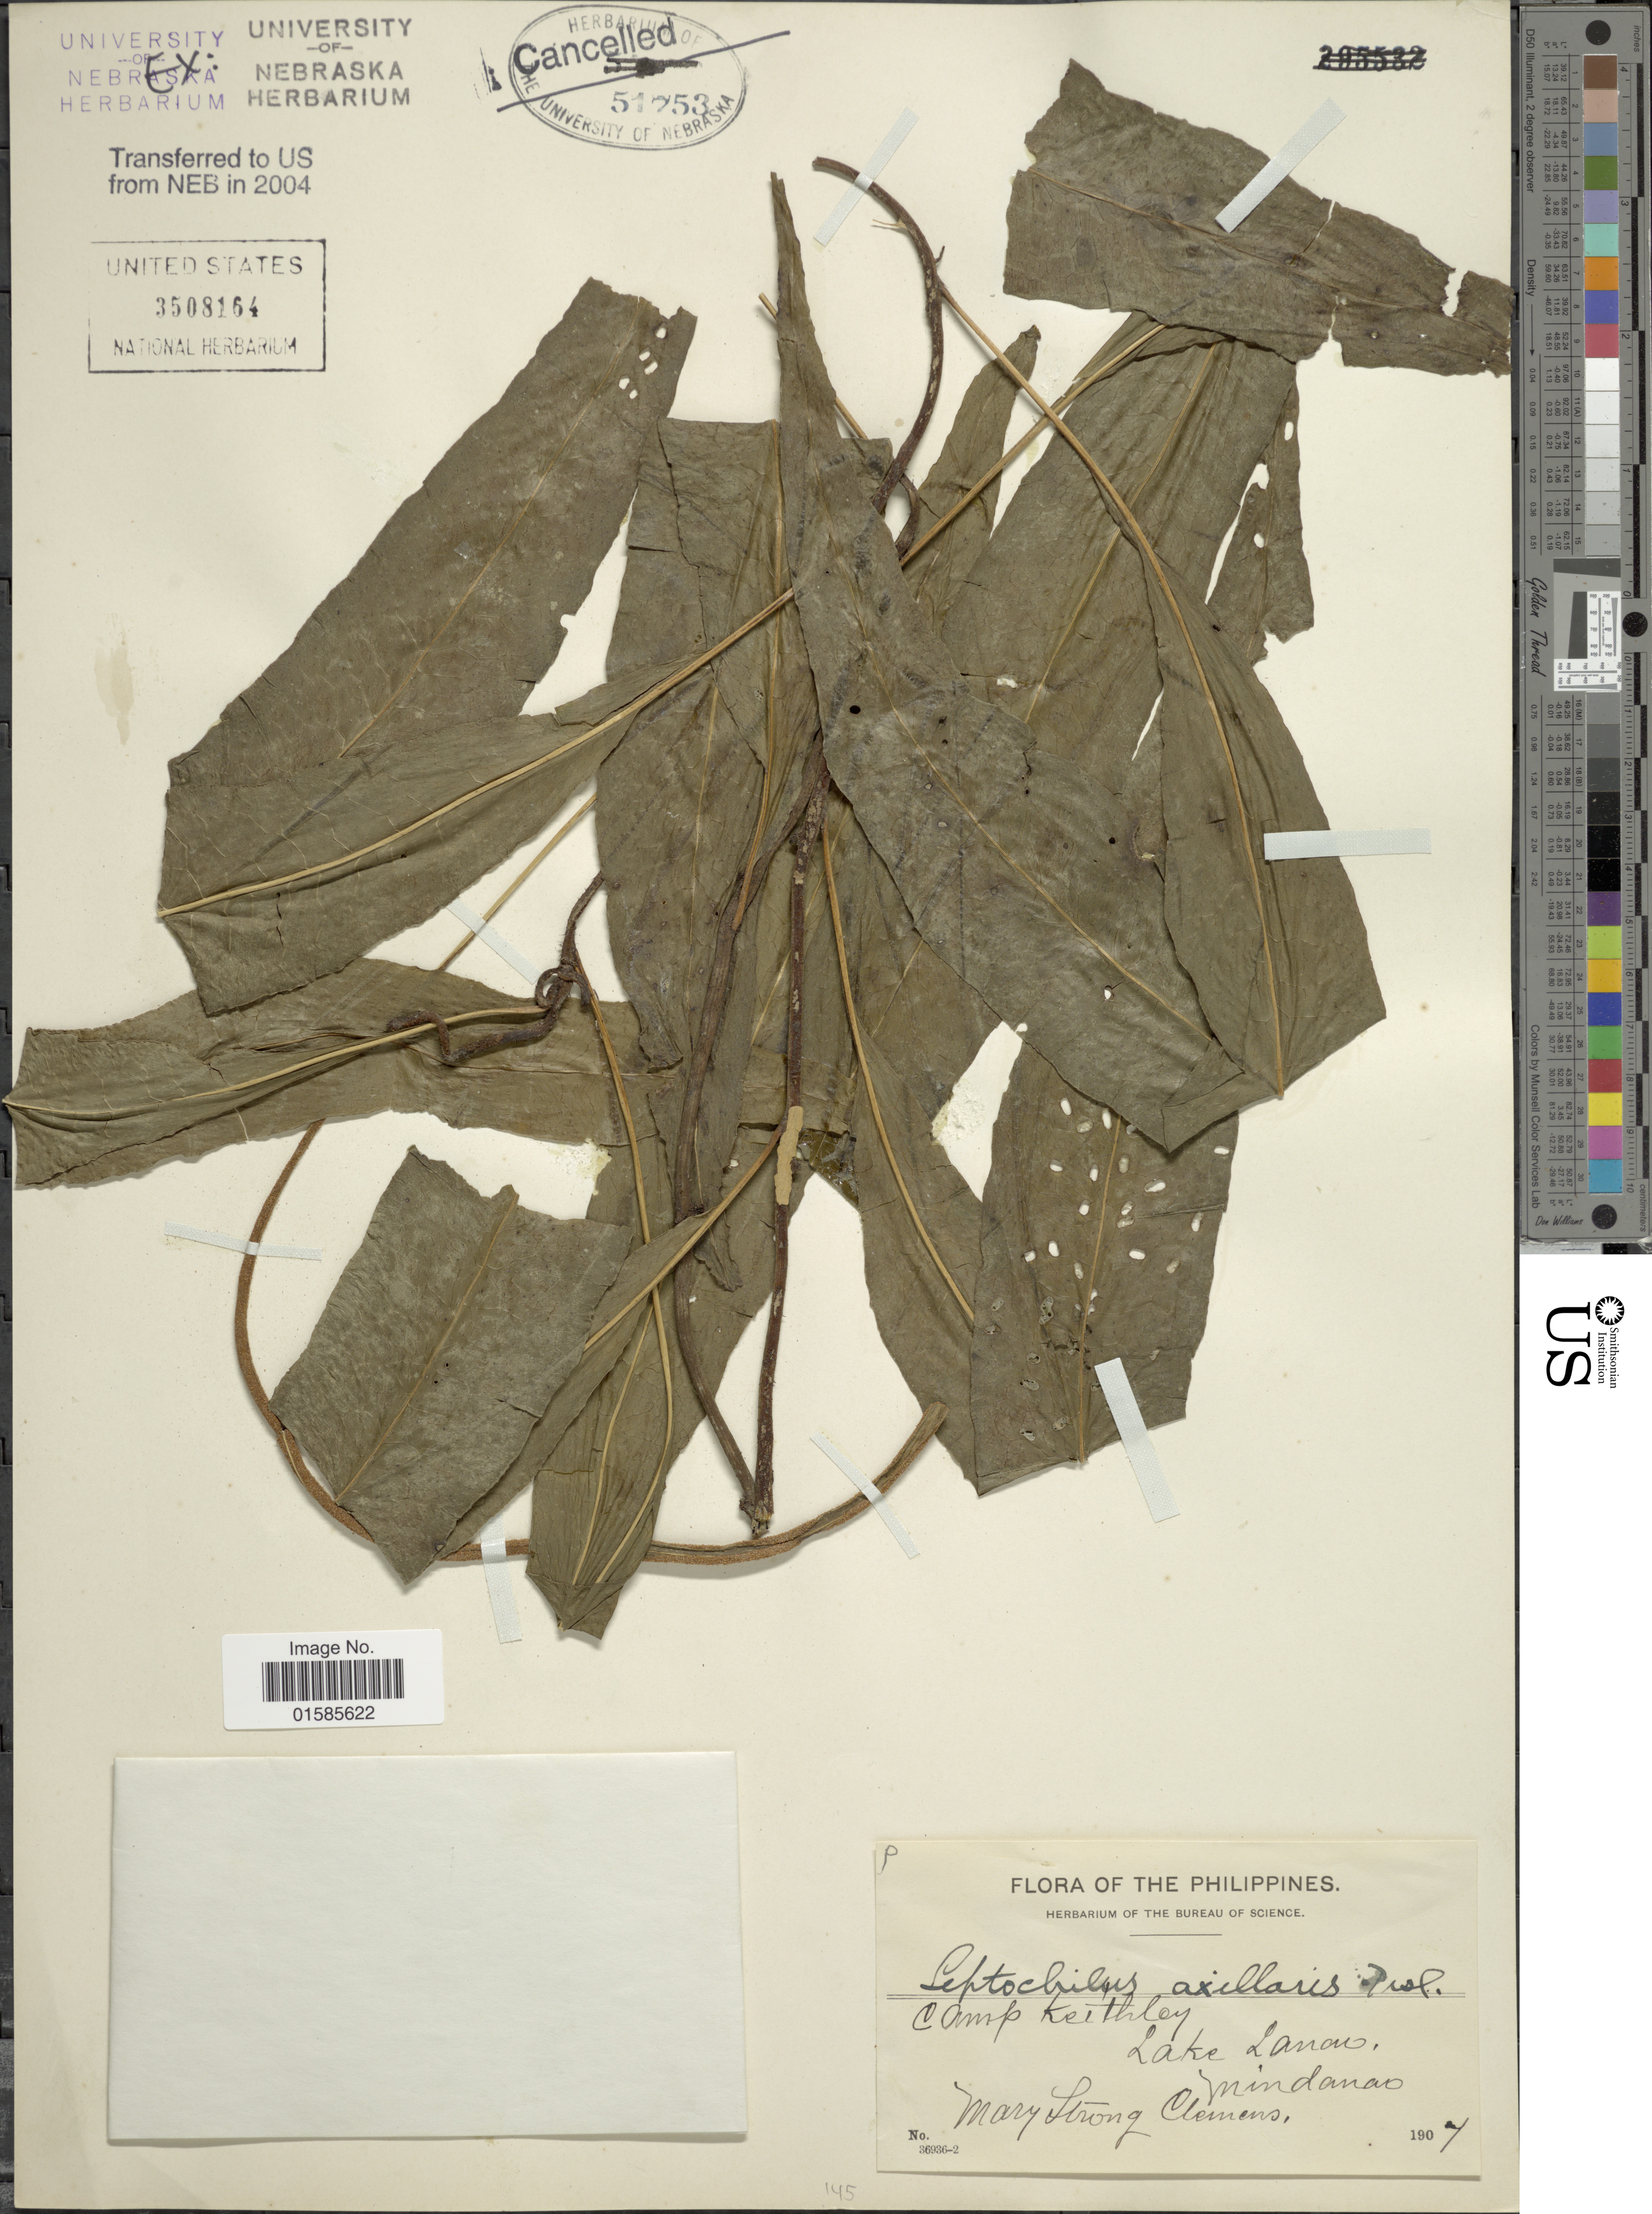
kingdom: Plantae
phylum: Tracheophyta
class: Polypodiopsida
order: Polypodiales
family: Polypodiaceae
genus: Leptochilus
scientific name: Leptochilus axillaris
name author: (Cav.) Kaulf.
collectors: M. S. Clemens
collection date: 1907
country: Philippines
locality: Camp keithley, lake Lanao, Mindanao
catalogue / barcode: US 3508164